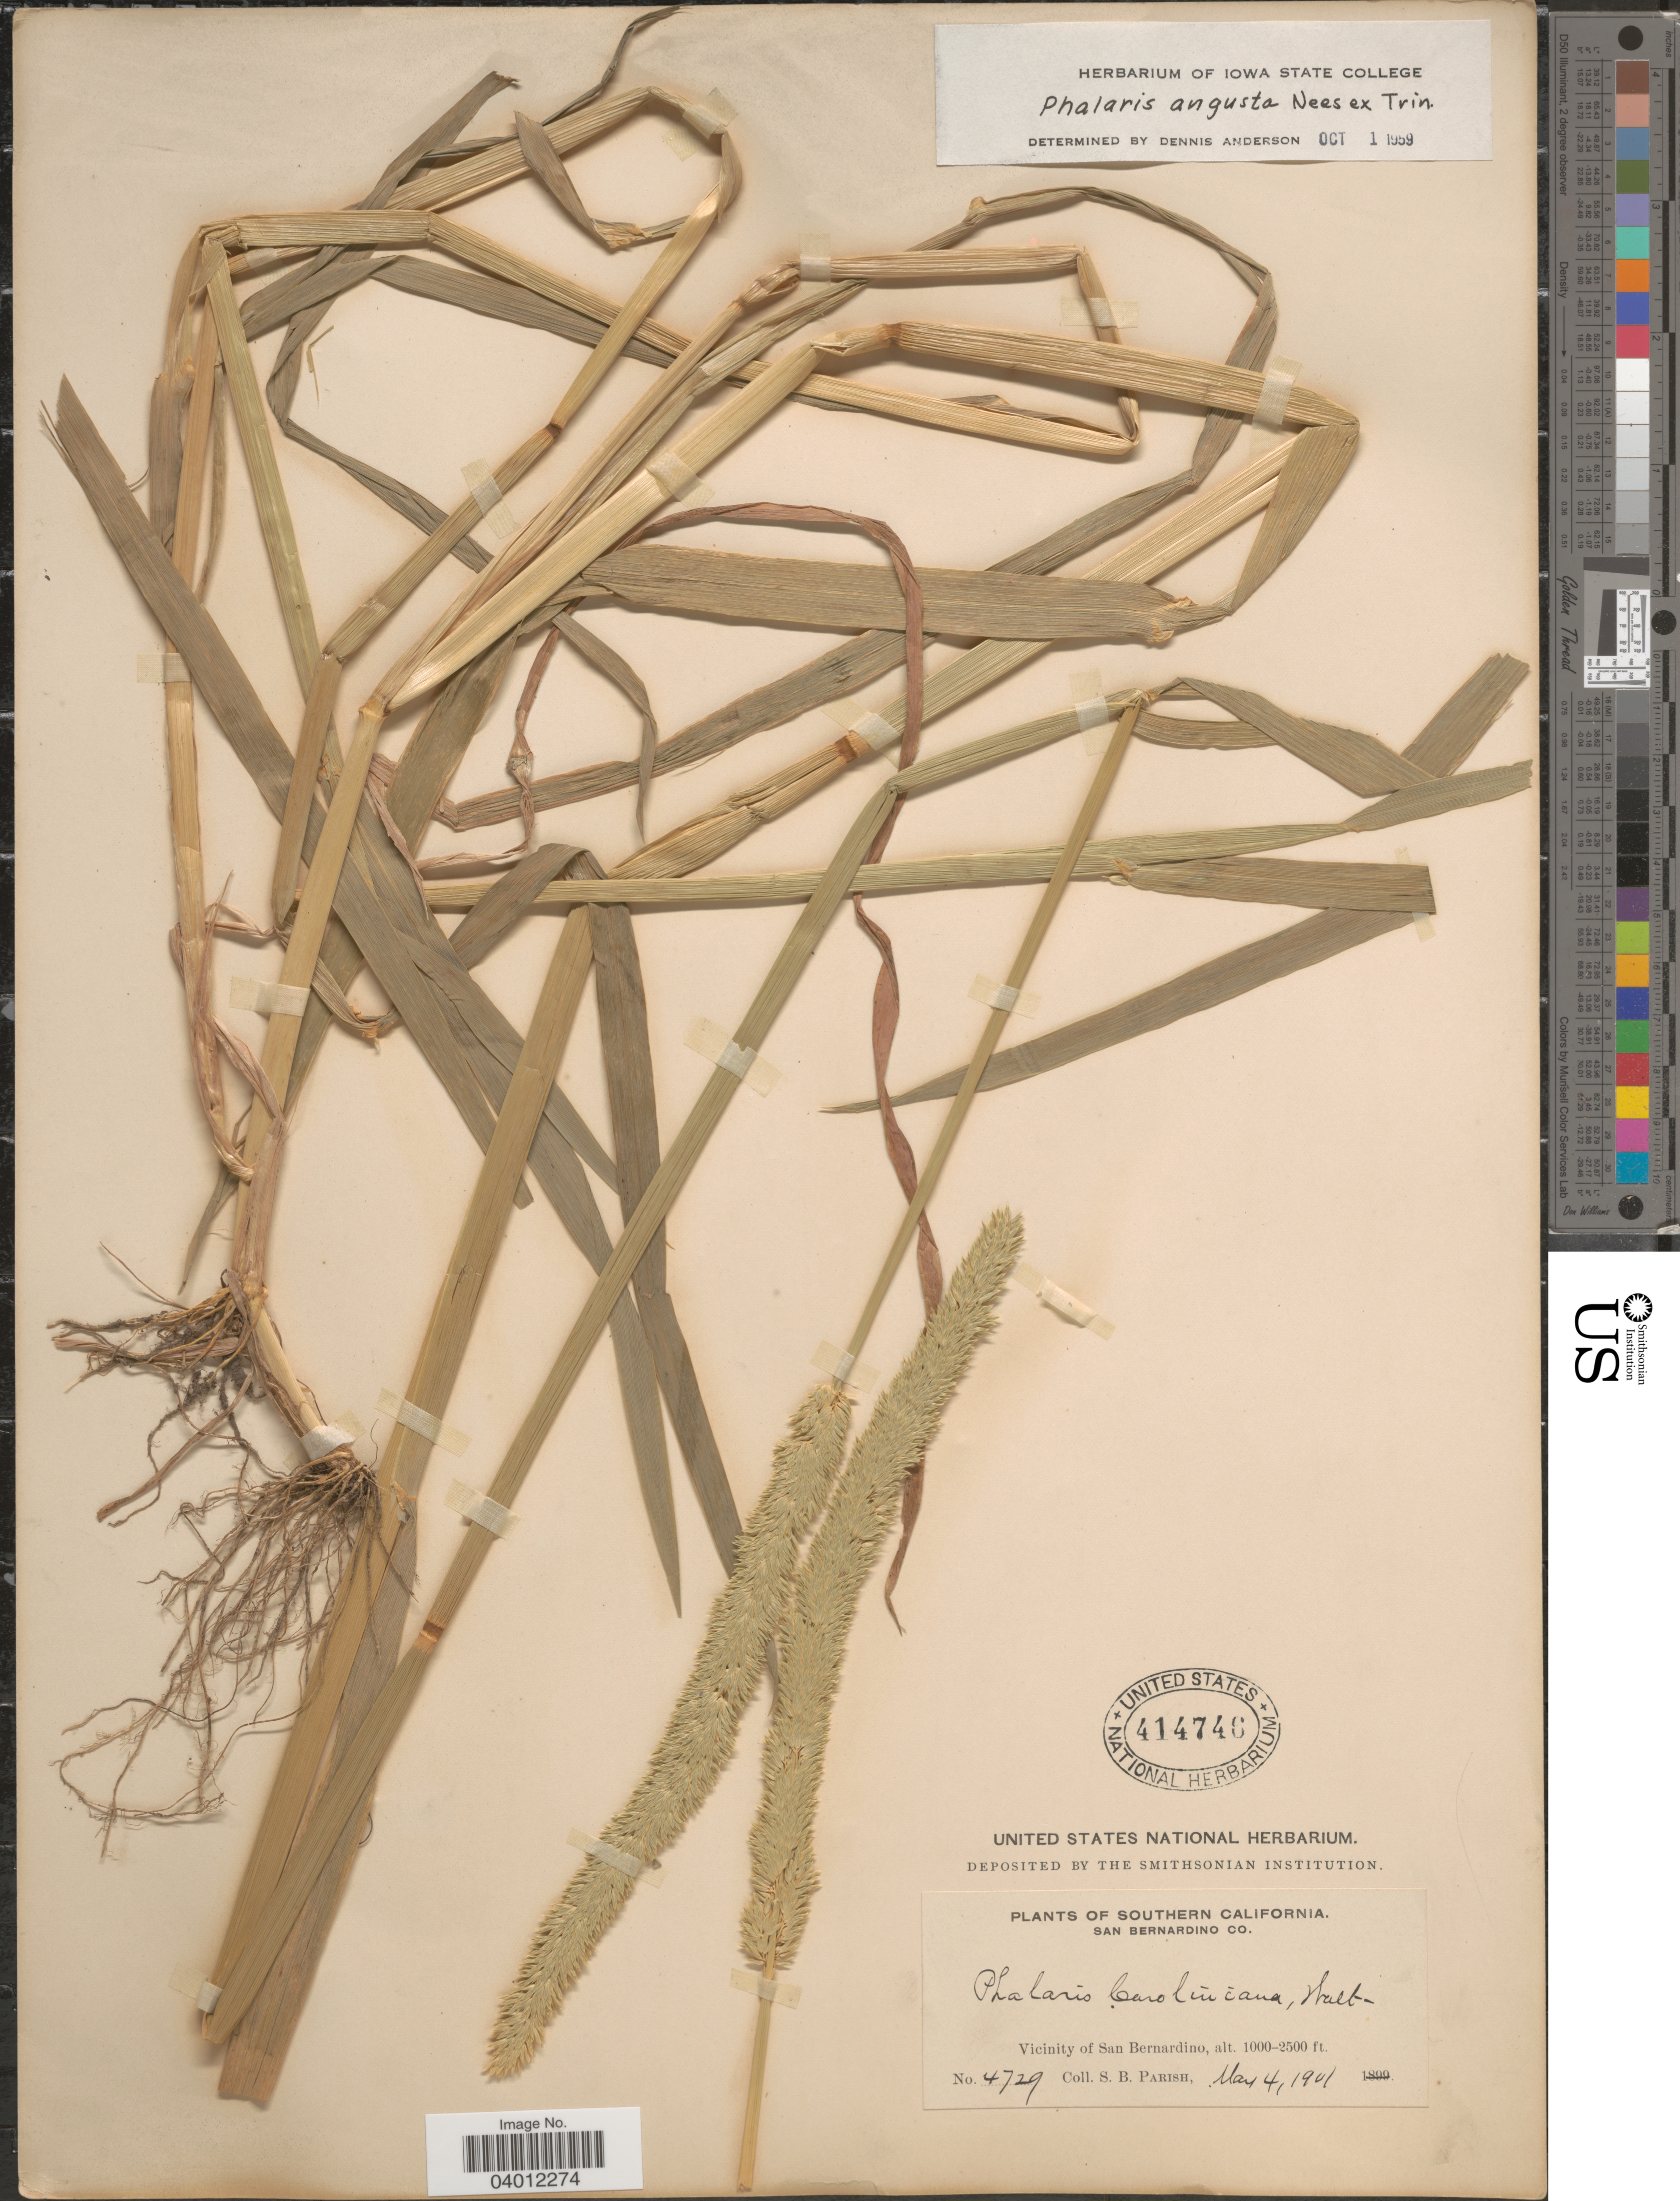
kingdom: Plantae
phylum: Tracheophyta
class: Liliopsida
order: Poales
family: Poaceae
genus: Phalaris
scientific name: Phalaris angusta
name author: Nees ex Trin.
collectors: S. B. Parish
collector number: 4729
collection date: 1901-05-04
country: United States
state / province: California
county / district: San Bernardino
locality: Southern California. San Bernardino Co. Vicinity of San Bernardino.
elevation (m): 305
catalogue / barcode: US 414746